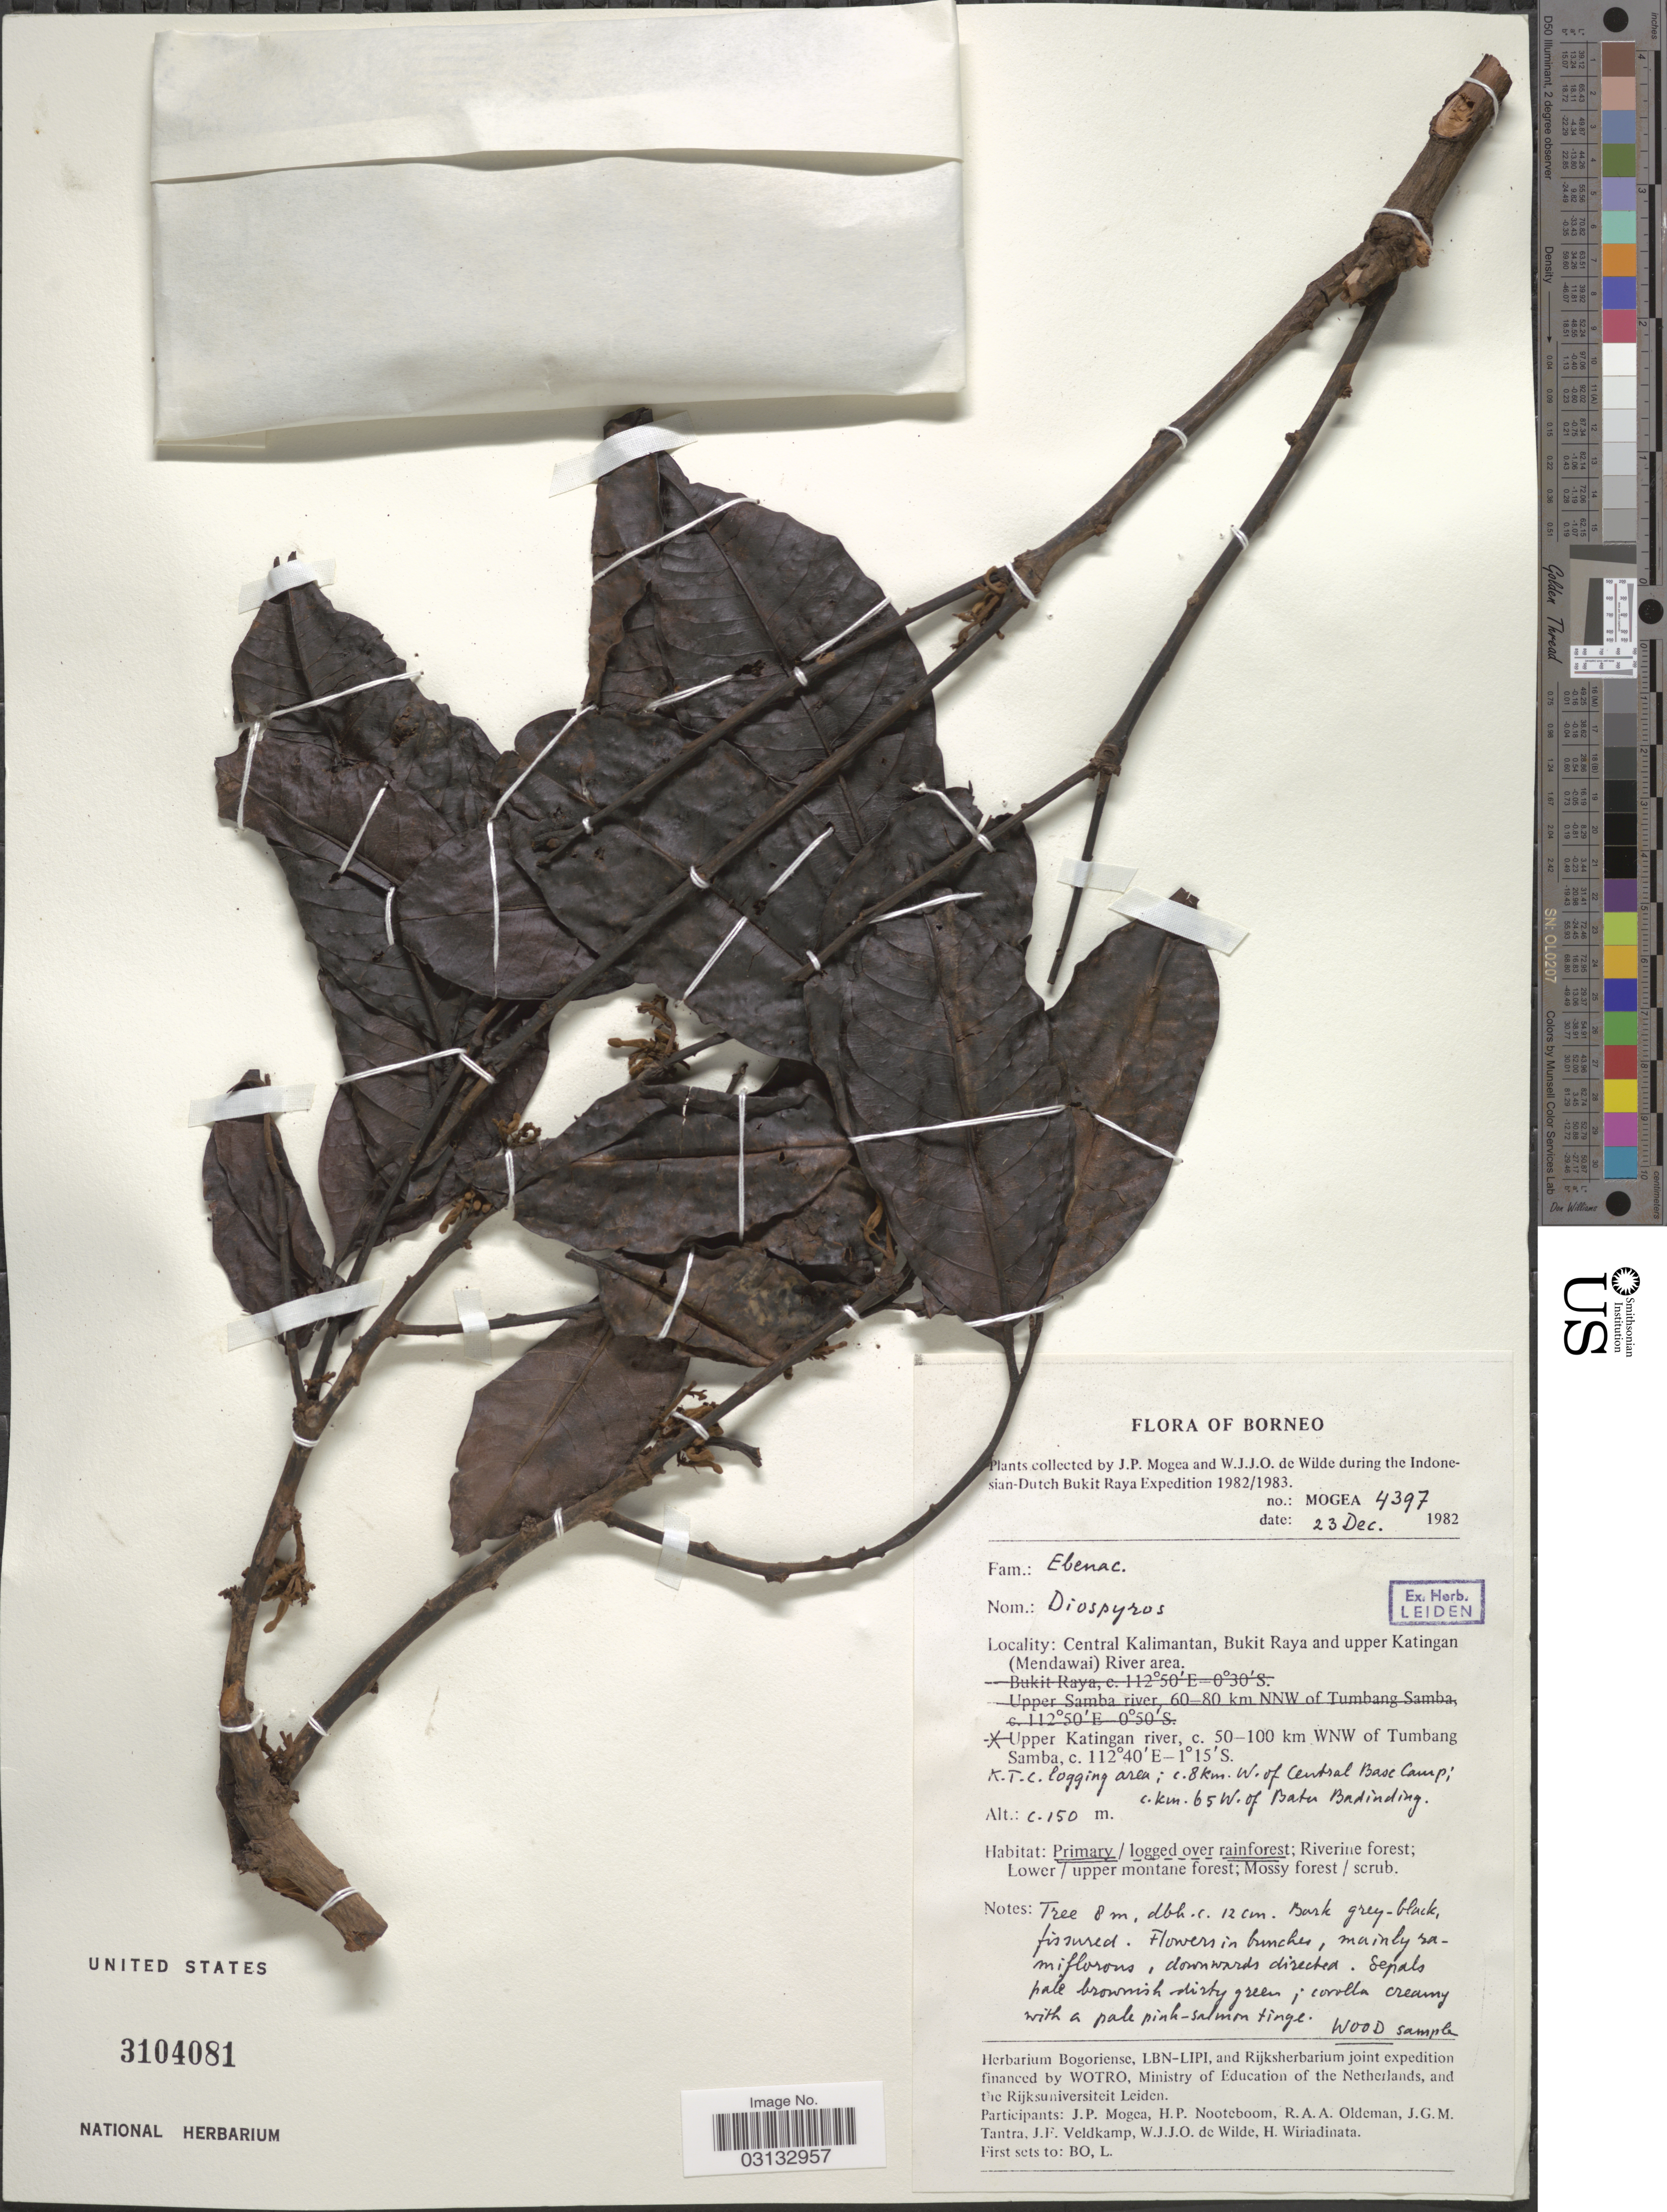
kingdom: Plantae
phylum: Tracheophyta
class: Magnoliopsida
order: Ericales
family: Ebenaceae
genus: Diospyros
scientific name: Diospyros sp.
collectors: J. Mogea & W. J. de Wilde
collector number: MOGEA4397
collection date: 1982-12-23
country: Indonesia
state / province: Kalimantan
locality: Central Kalimantan, Bukit Raya and upper Katingan (Mendawai) River area. Upper Katingan river, c. 50-100 km WNW of Tumbang Samba. K.T.C. logging area; c. 8 Km. W. of Central Base Camp; c. Km. 65 W. of Batu Badinding.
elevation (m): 150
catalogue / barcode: US 3104081